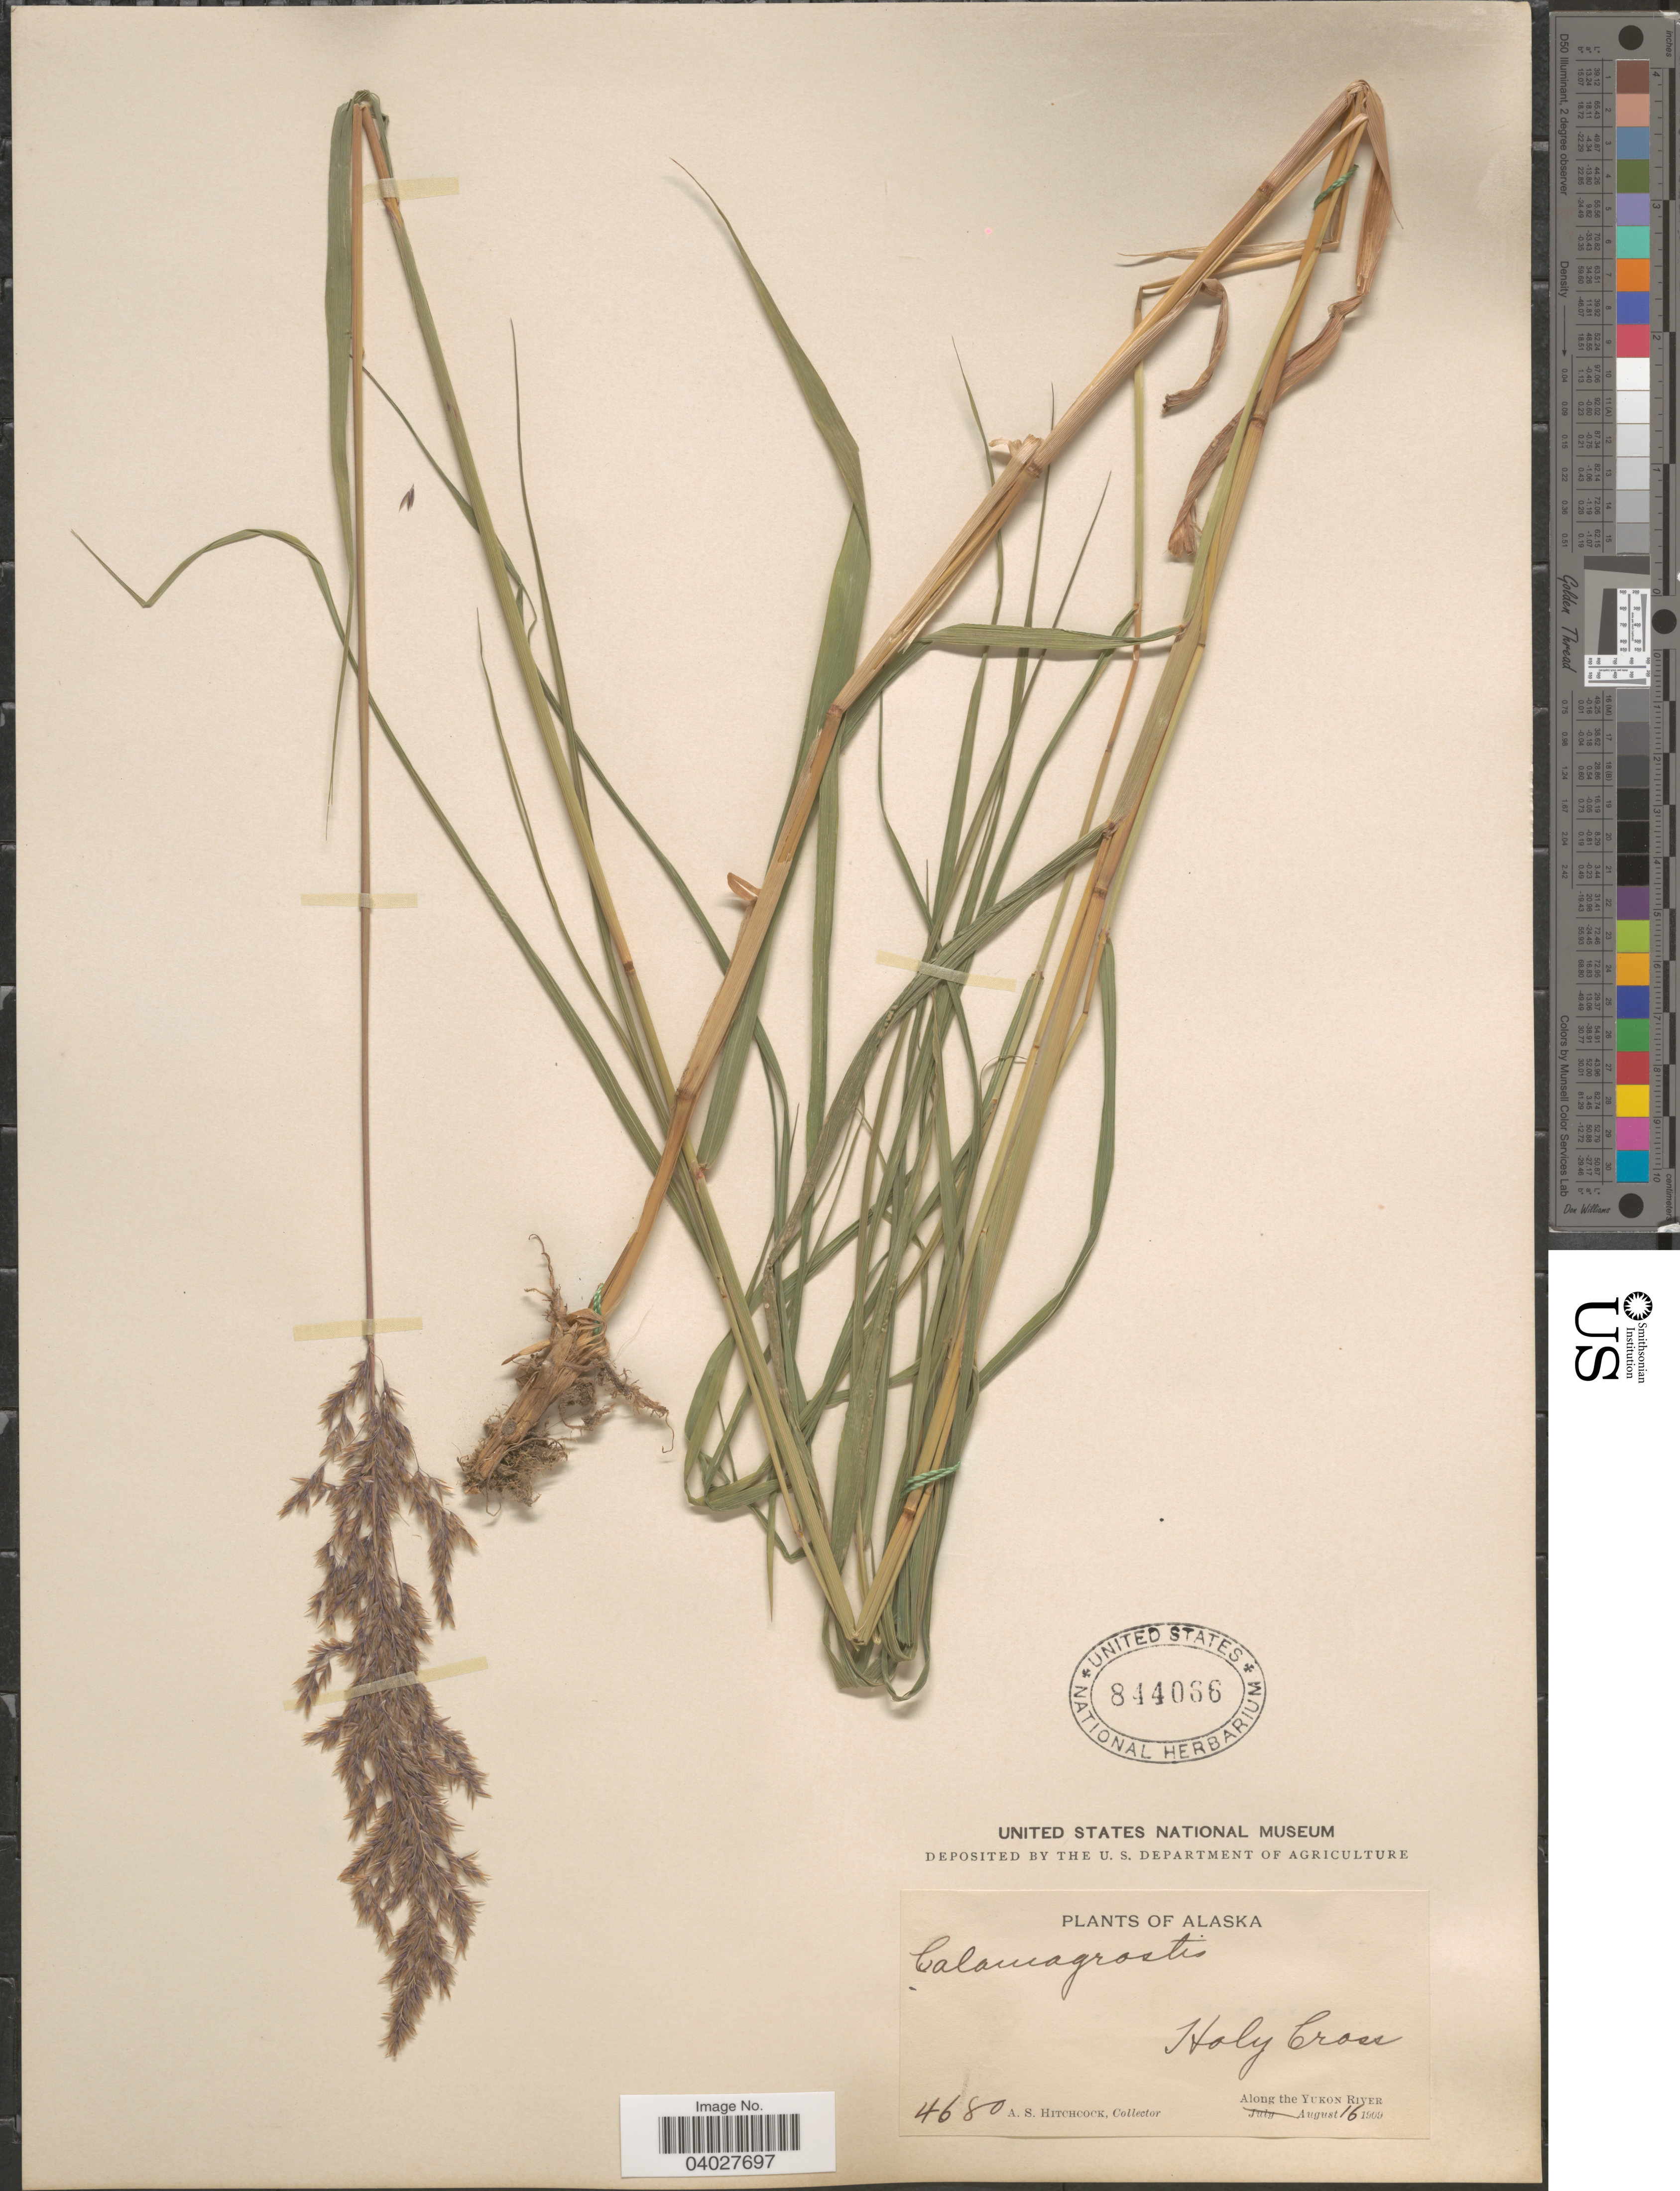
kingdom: Plantae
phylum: Tracheophyta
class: Liliopsida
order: Poales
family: Poaceae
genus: Calamagrostis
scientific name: Calamagrostis canadensis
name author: (Michx.) P. Beauv.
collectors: A. S. Hitchcock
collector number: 4680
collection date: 1909-08-16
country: United States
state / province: Alaska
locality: Holy Cross. Along the Yukon River.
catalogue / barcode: US 844066